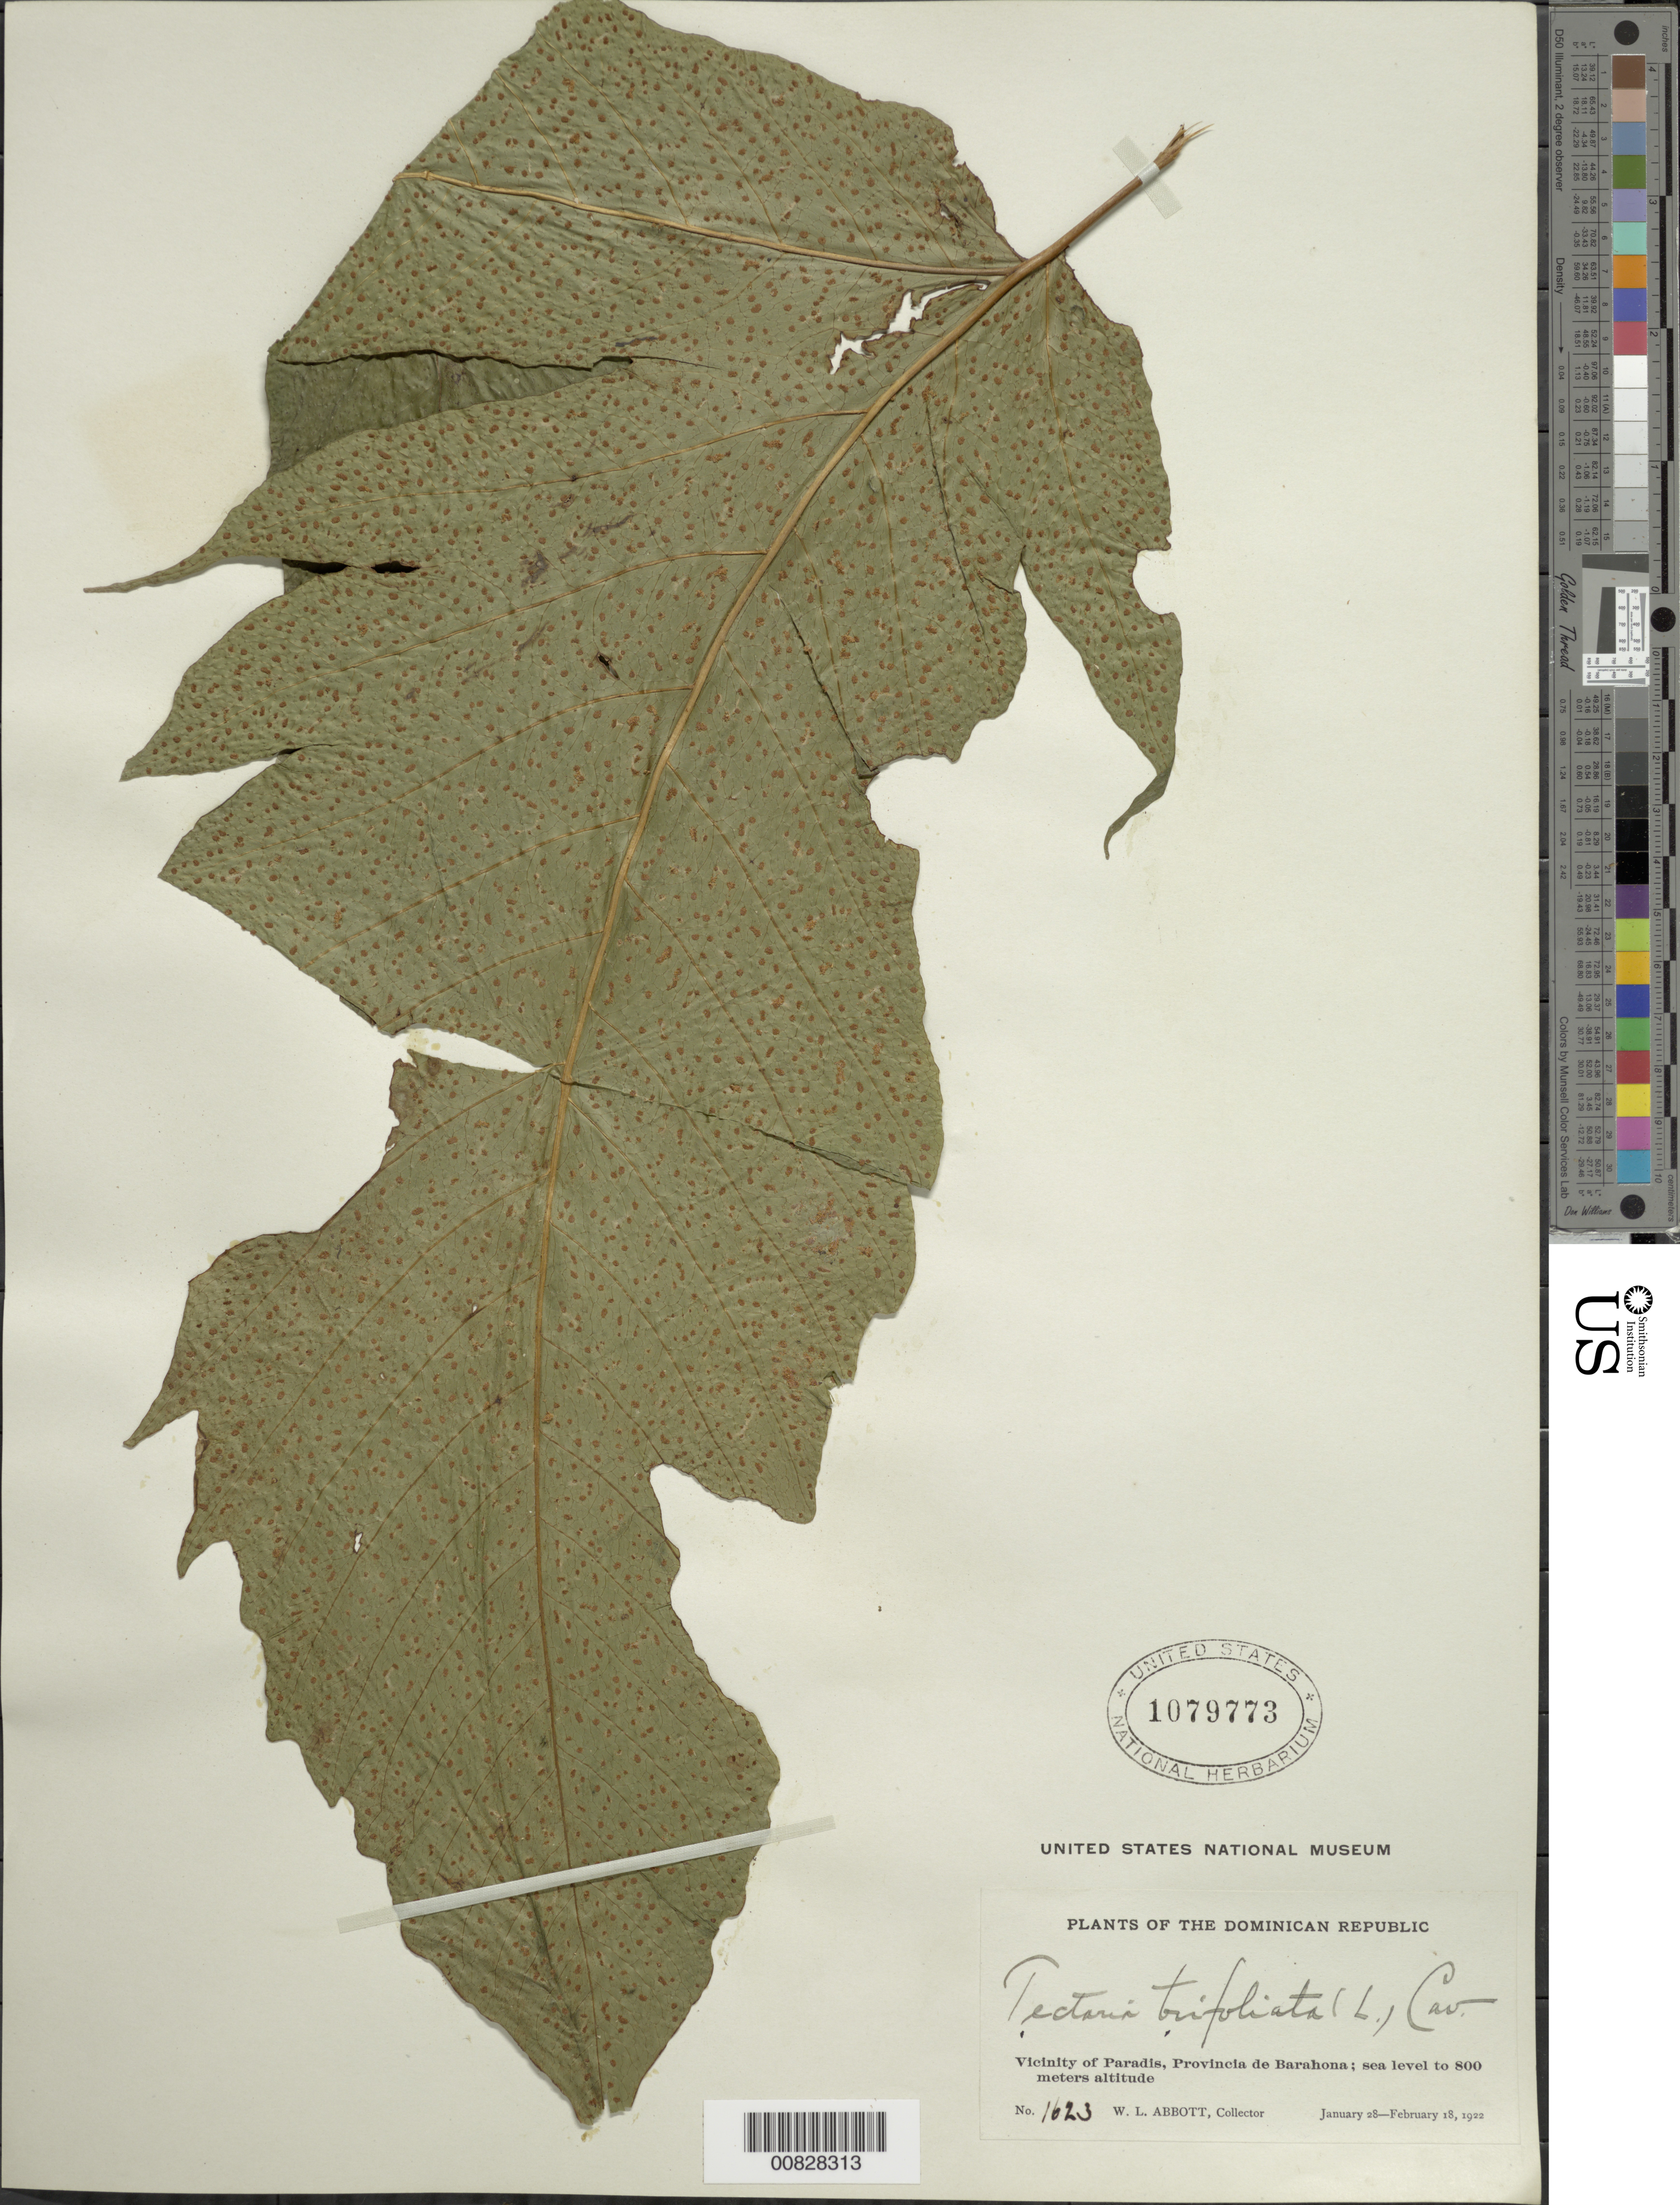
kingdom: Plantae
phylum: Tracheophyta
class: Polypodiopsida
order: Polypodiales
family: Tectariaceae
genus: Tectaria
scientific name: Tectaria trifoliata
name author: (L.) Cav.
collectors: W. L. Abbott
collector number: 1623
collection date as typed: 28 Jan 1922 to 18 Feb 1922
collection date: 1922-01-28/1922-02-18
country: Dominican Republic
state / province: Barahona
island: Hispaniola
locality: Paradis vicinity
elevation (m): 0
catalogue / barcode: US 1079773